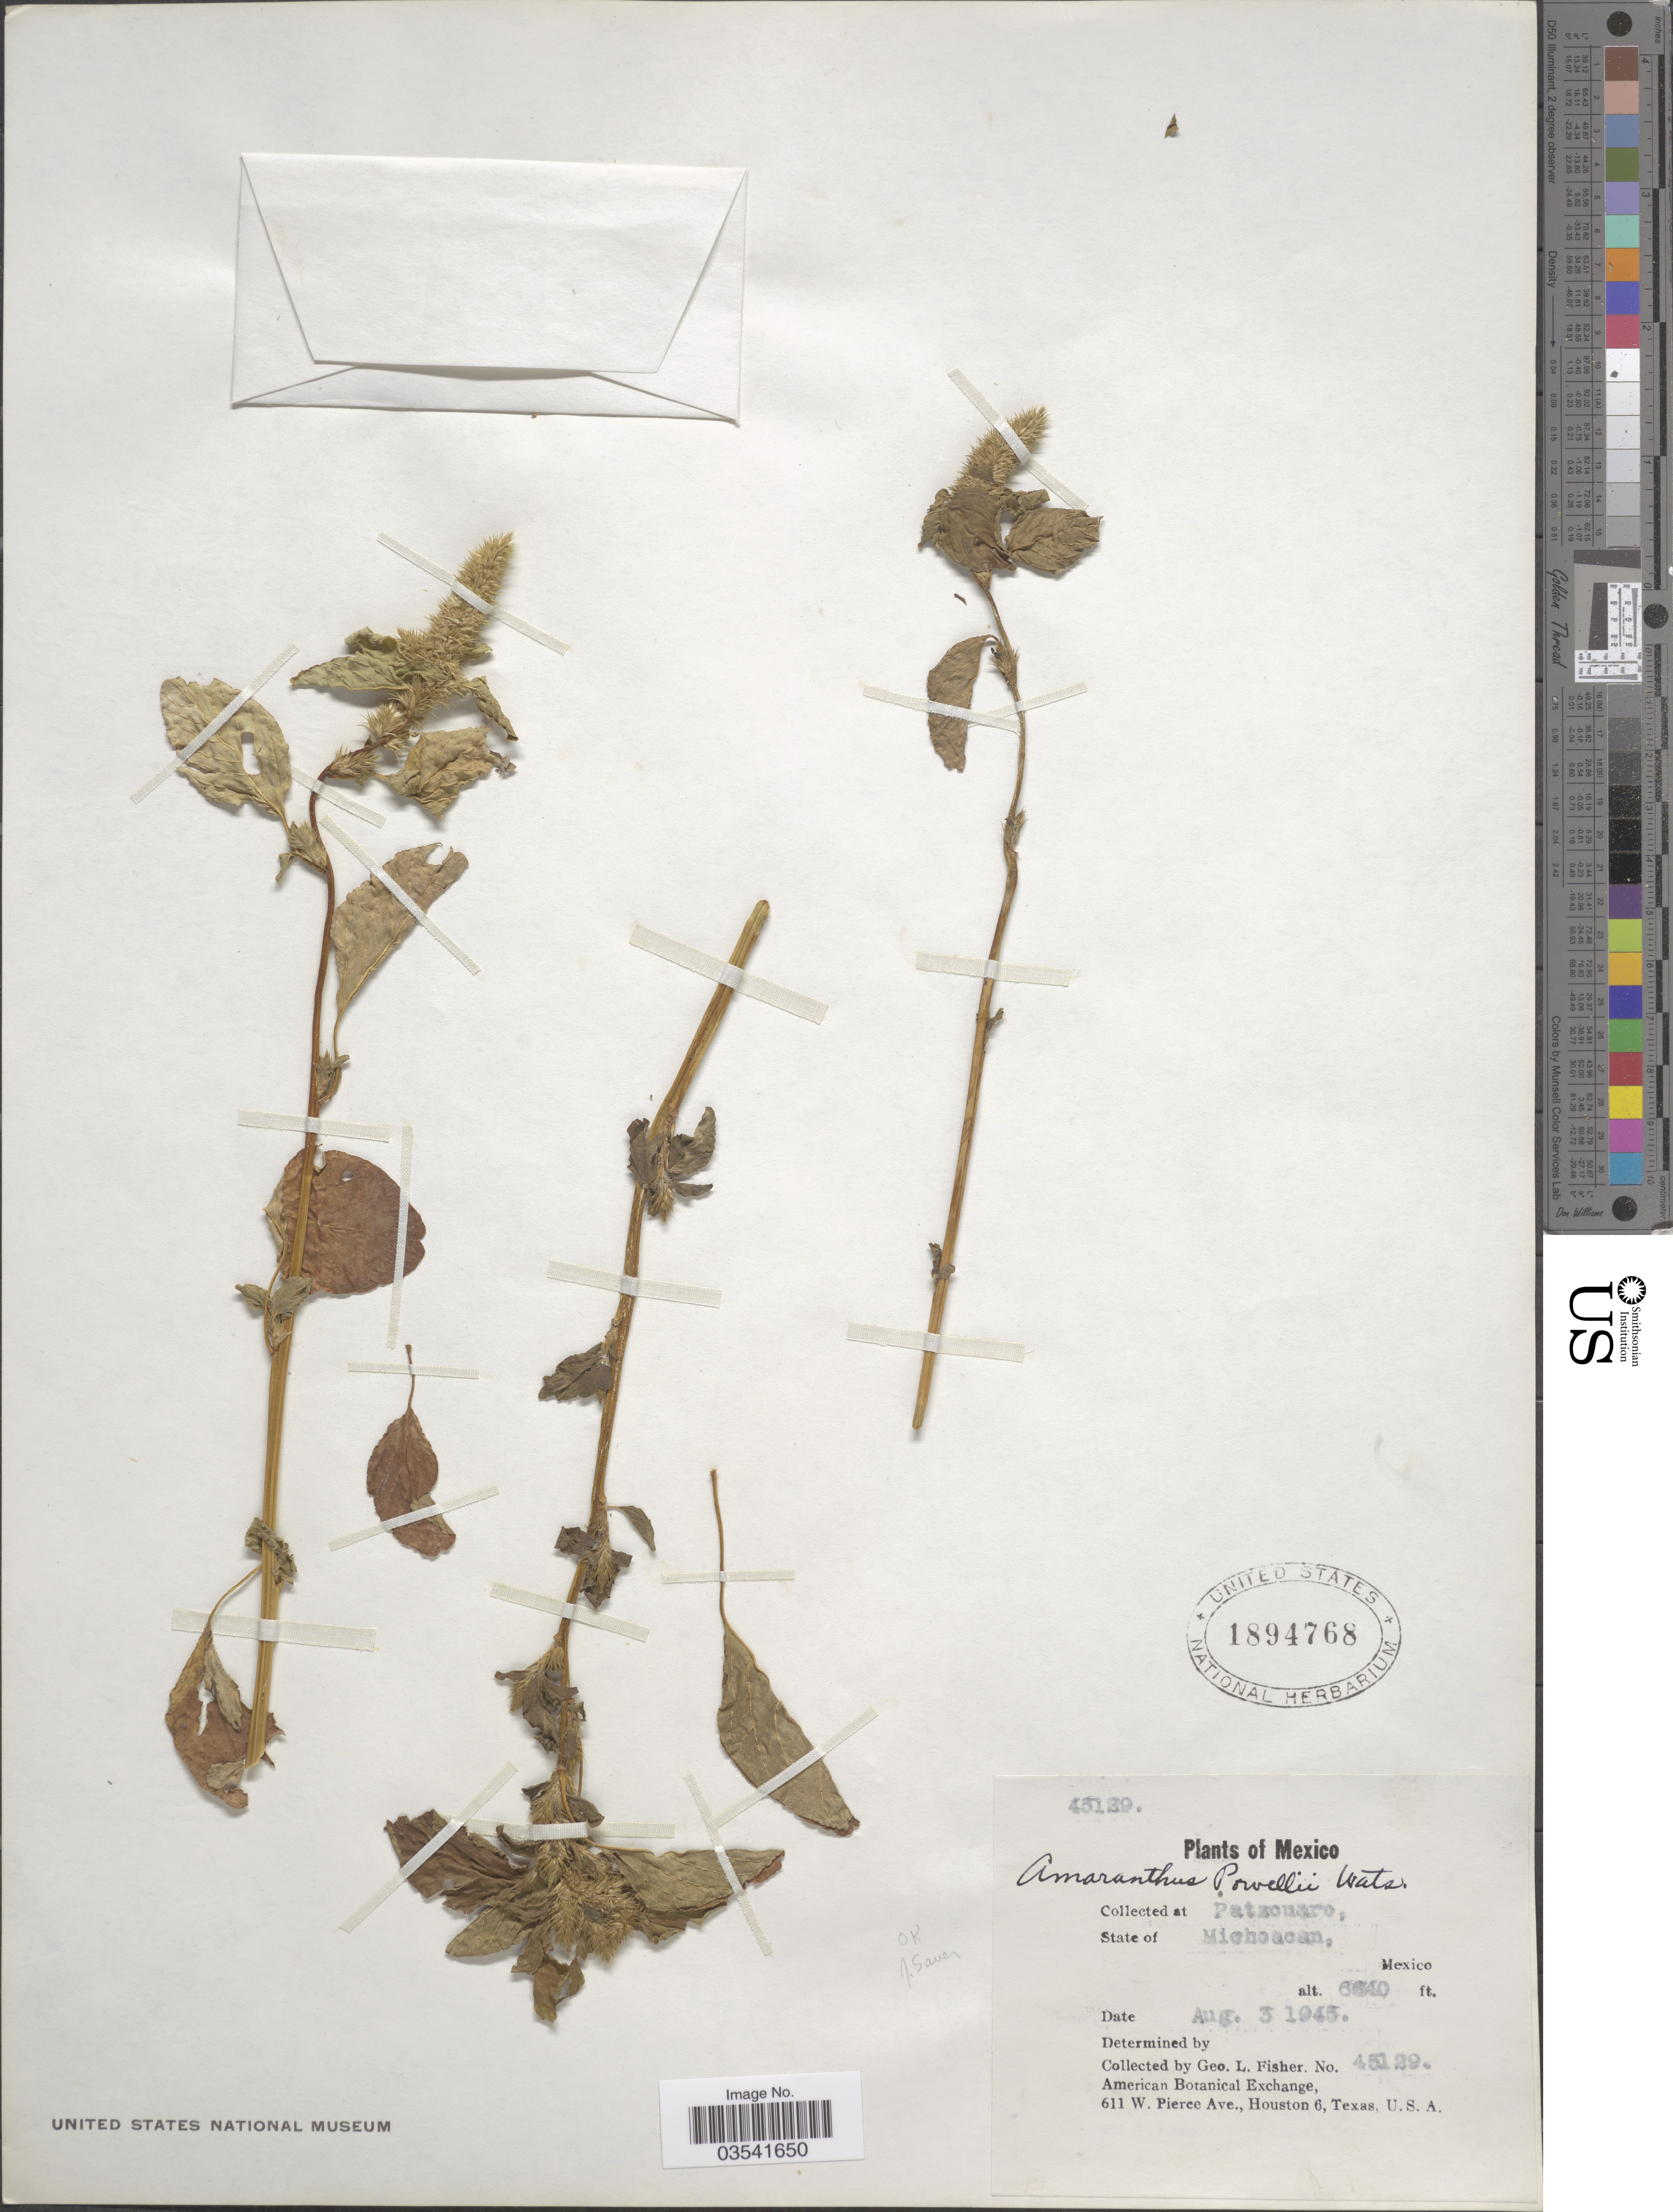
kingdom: Plantae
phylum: Tracheophyta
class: Magnoliopsida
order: Caryophyllales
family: Amaranthaceae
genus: Amaranthus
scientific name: Amaranthus powellii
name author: S. Watson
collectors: G. L. Fisher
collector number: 45129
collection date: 1945-08-03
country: Mexico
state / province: Michoacán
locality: Patzcuaro.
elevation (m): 2024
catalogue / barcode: US 1894768